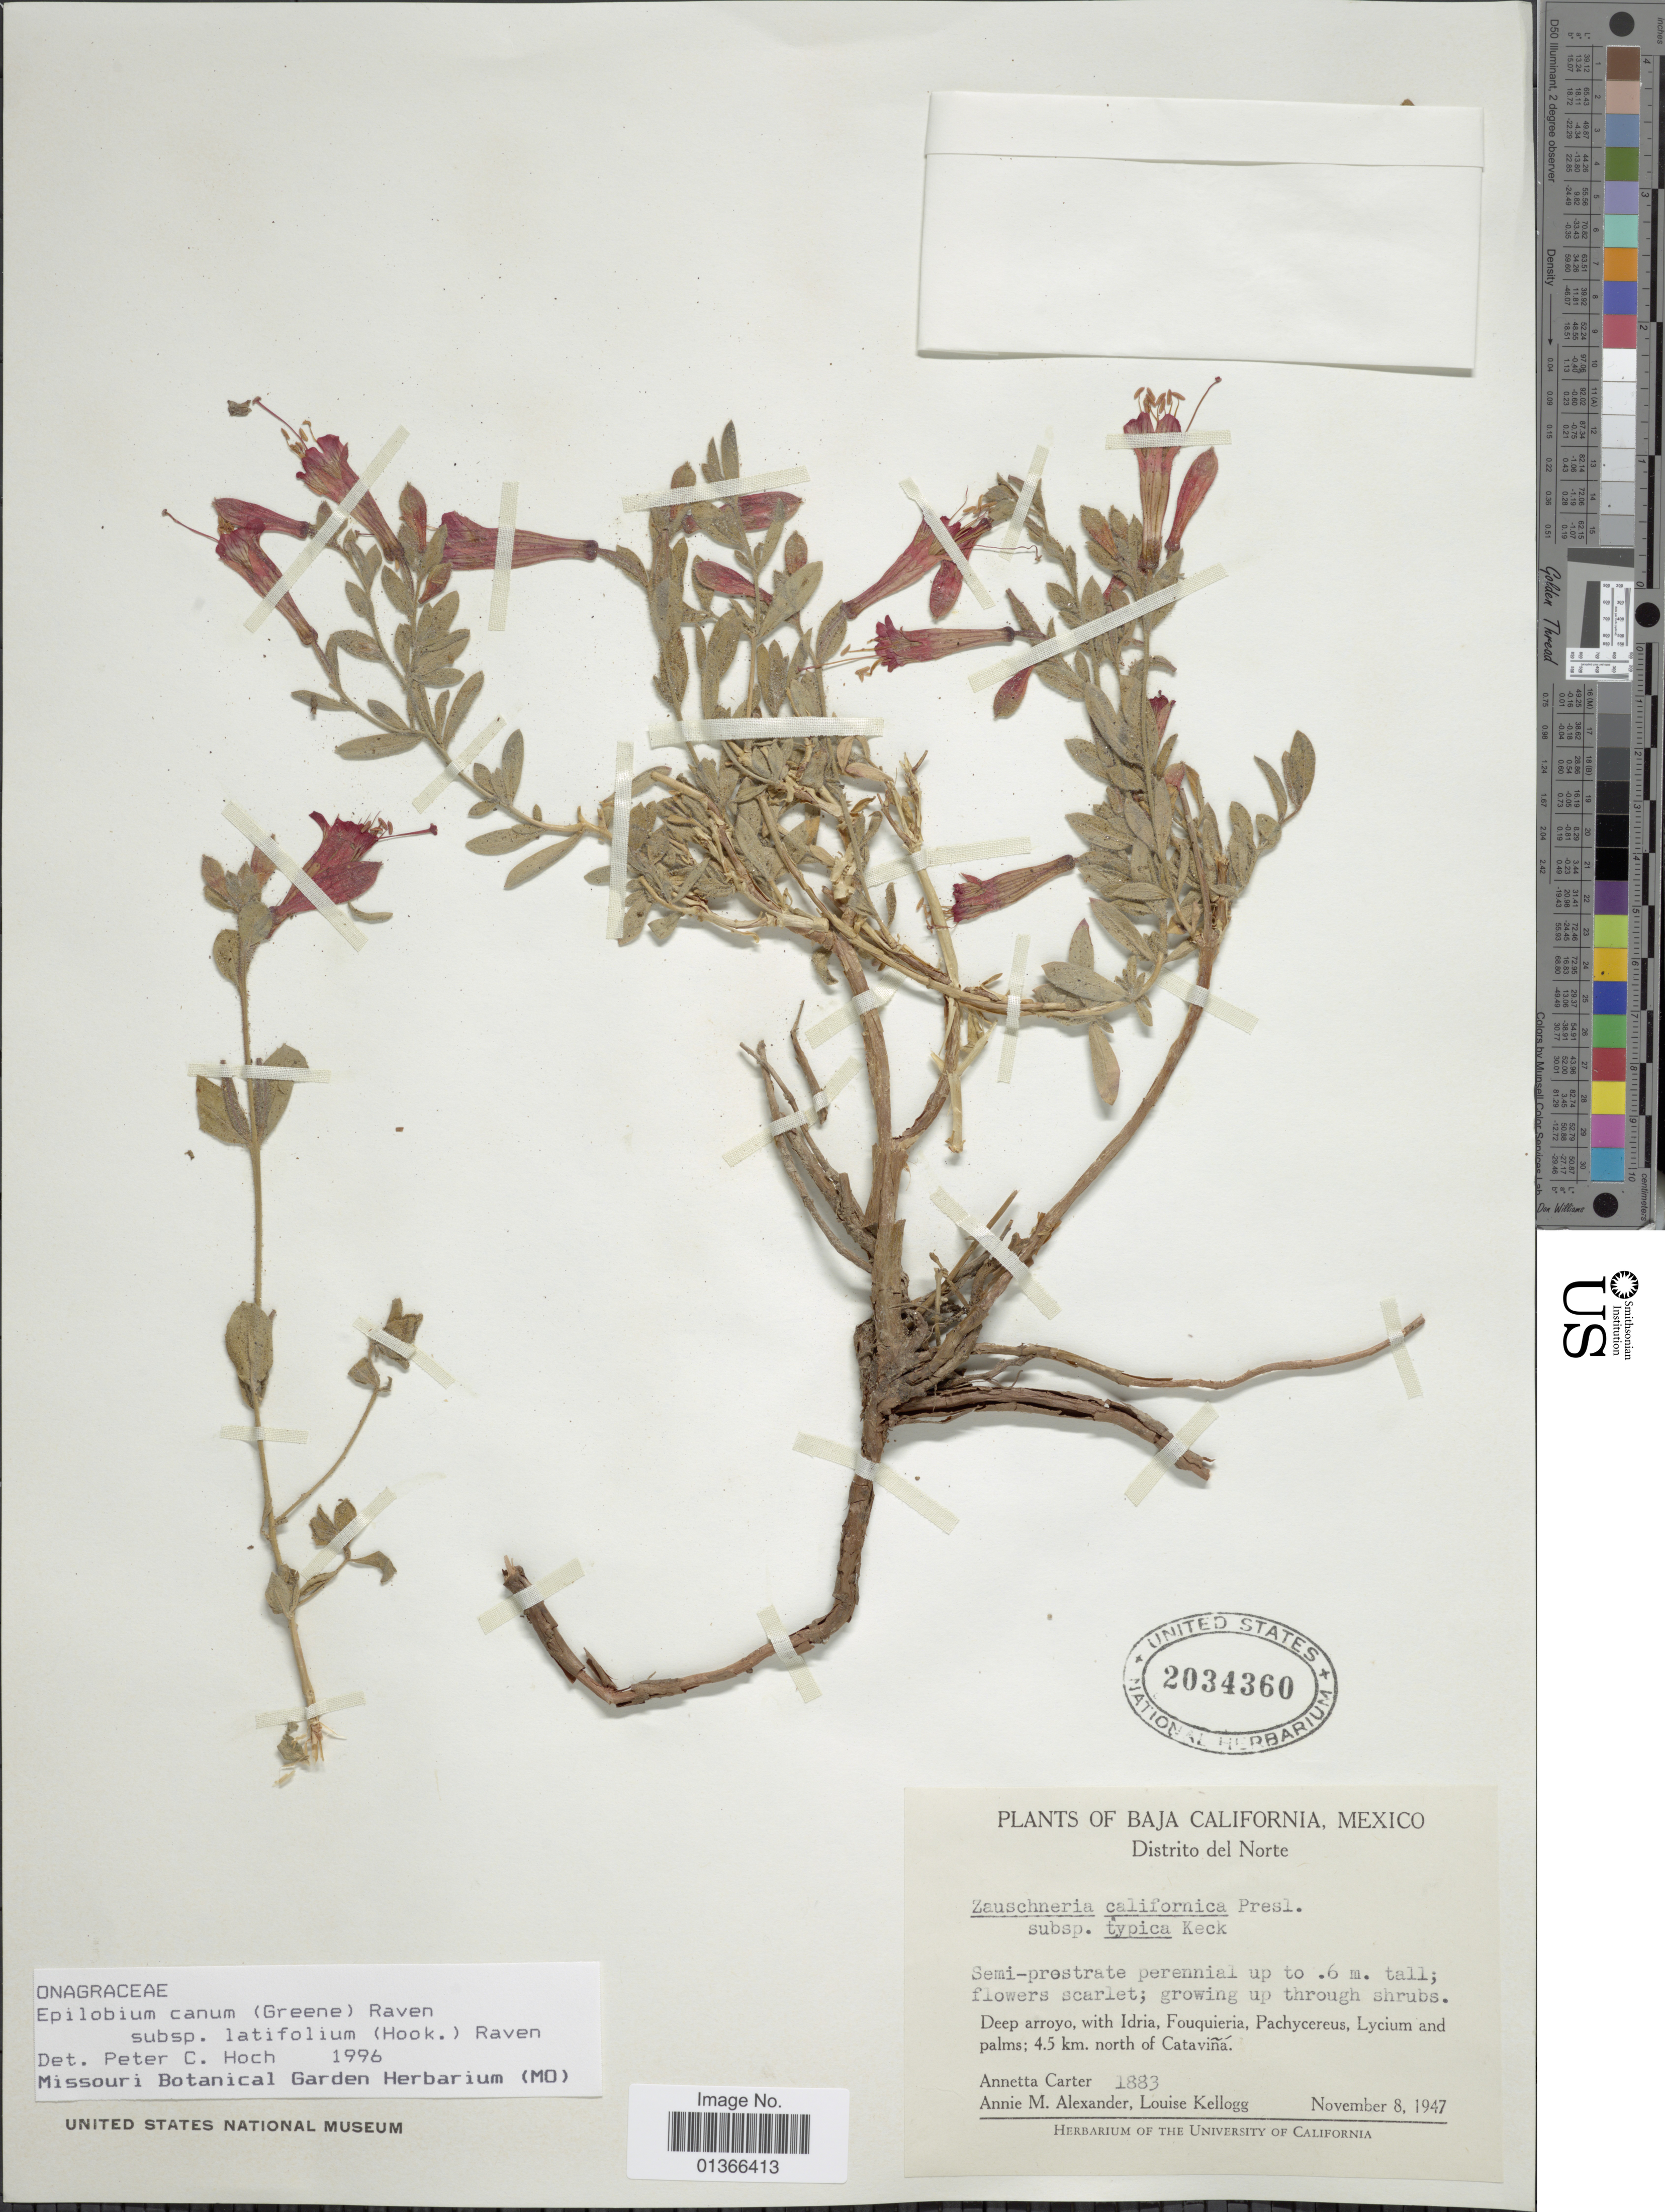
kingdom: Plantae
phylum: Tracheophyta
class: Magnoliopsida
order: Myrtales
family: Onagraceae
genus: Epilobium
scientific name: Epilobium canum subsp. latifolium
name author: (Hook.) P.H. Raven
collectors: A. Carter, A. M. Alexander & L. Kellogg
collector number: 1883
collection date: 1947-11-08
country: Mexico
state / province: Baja California Norte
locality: Distrito del Norte. 4.5 km. north of Cataviña.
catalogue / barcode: US 2034360